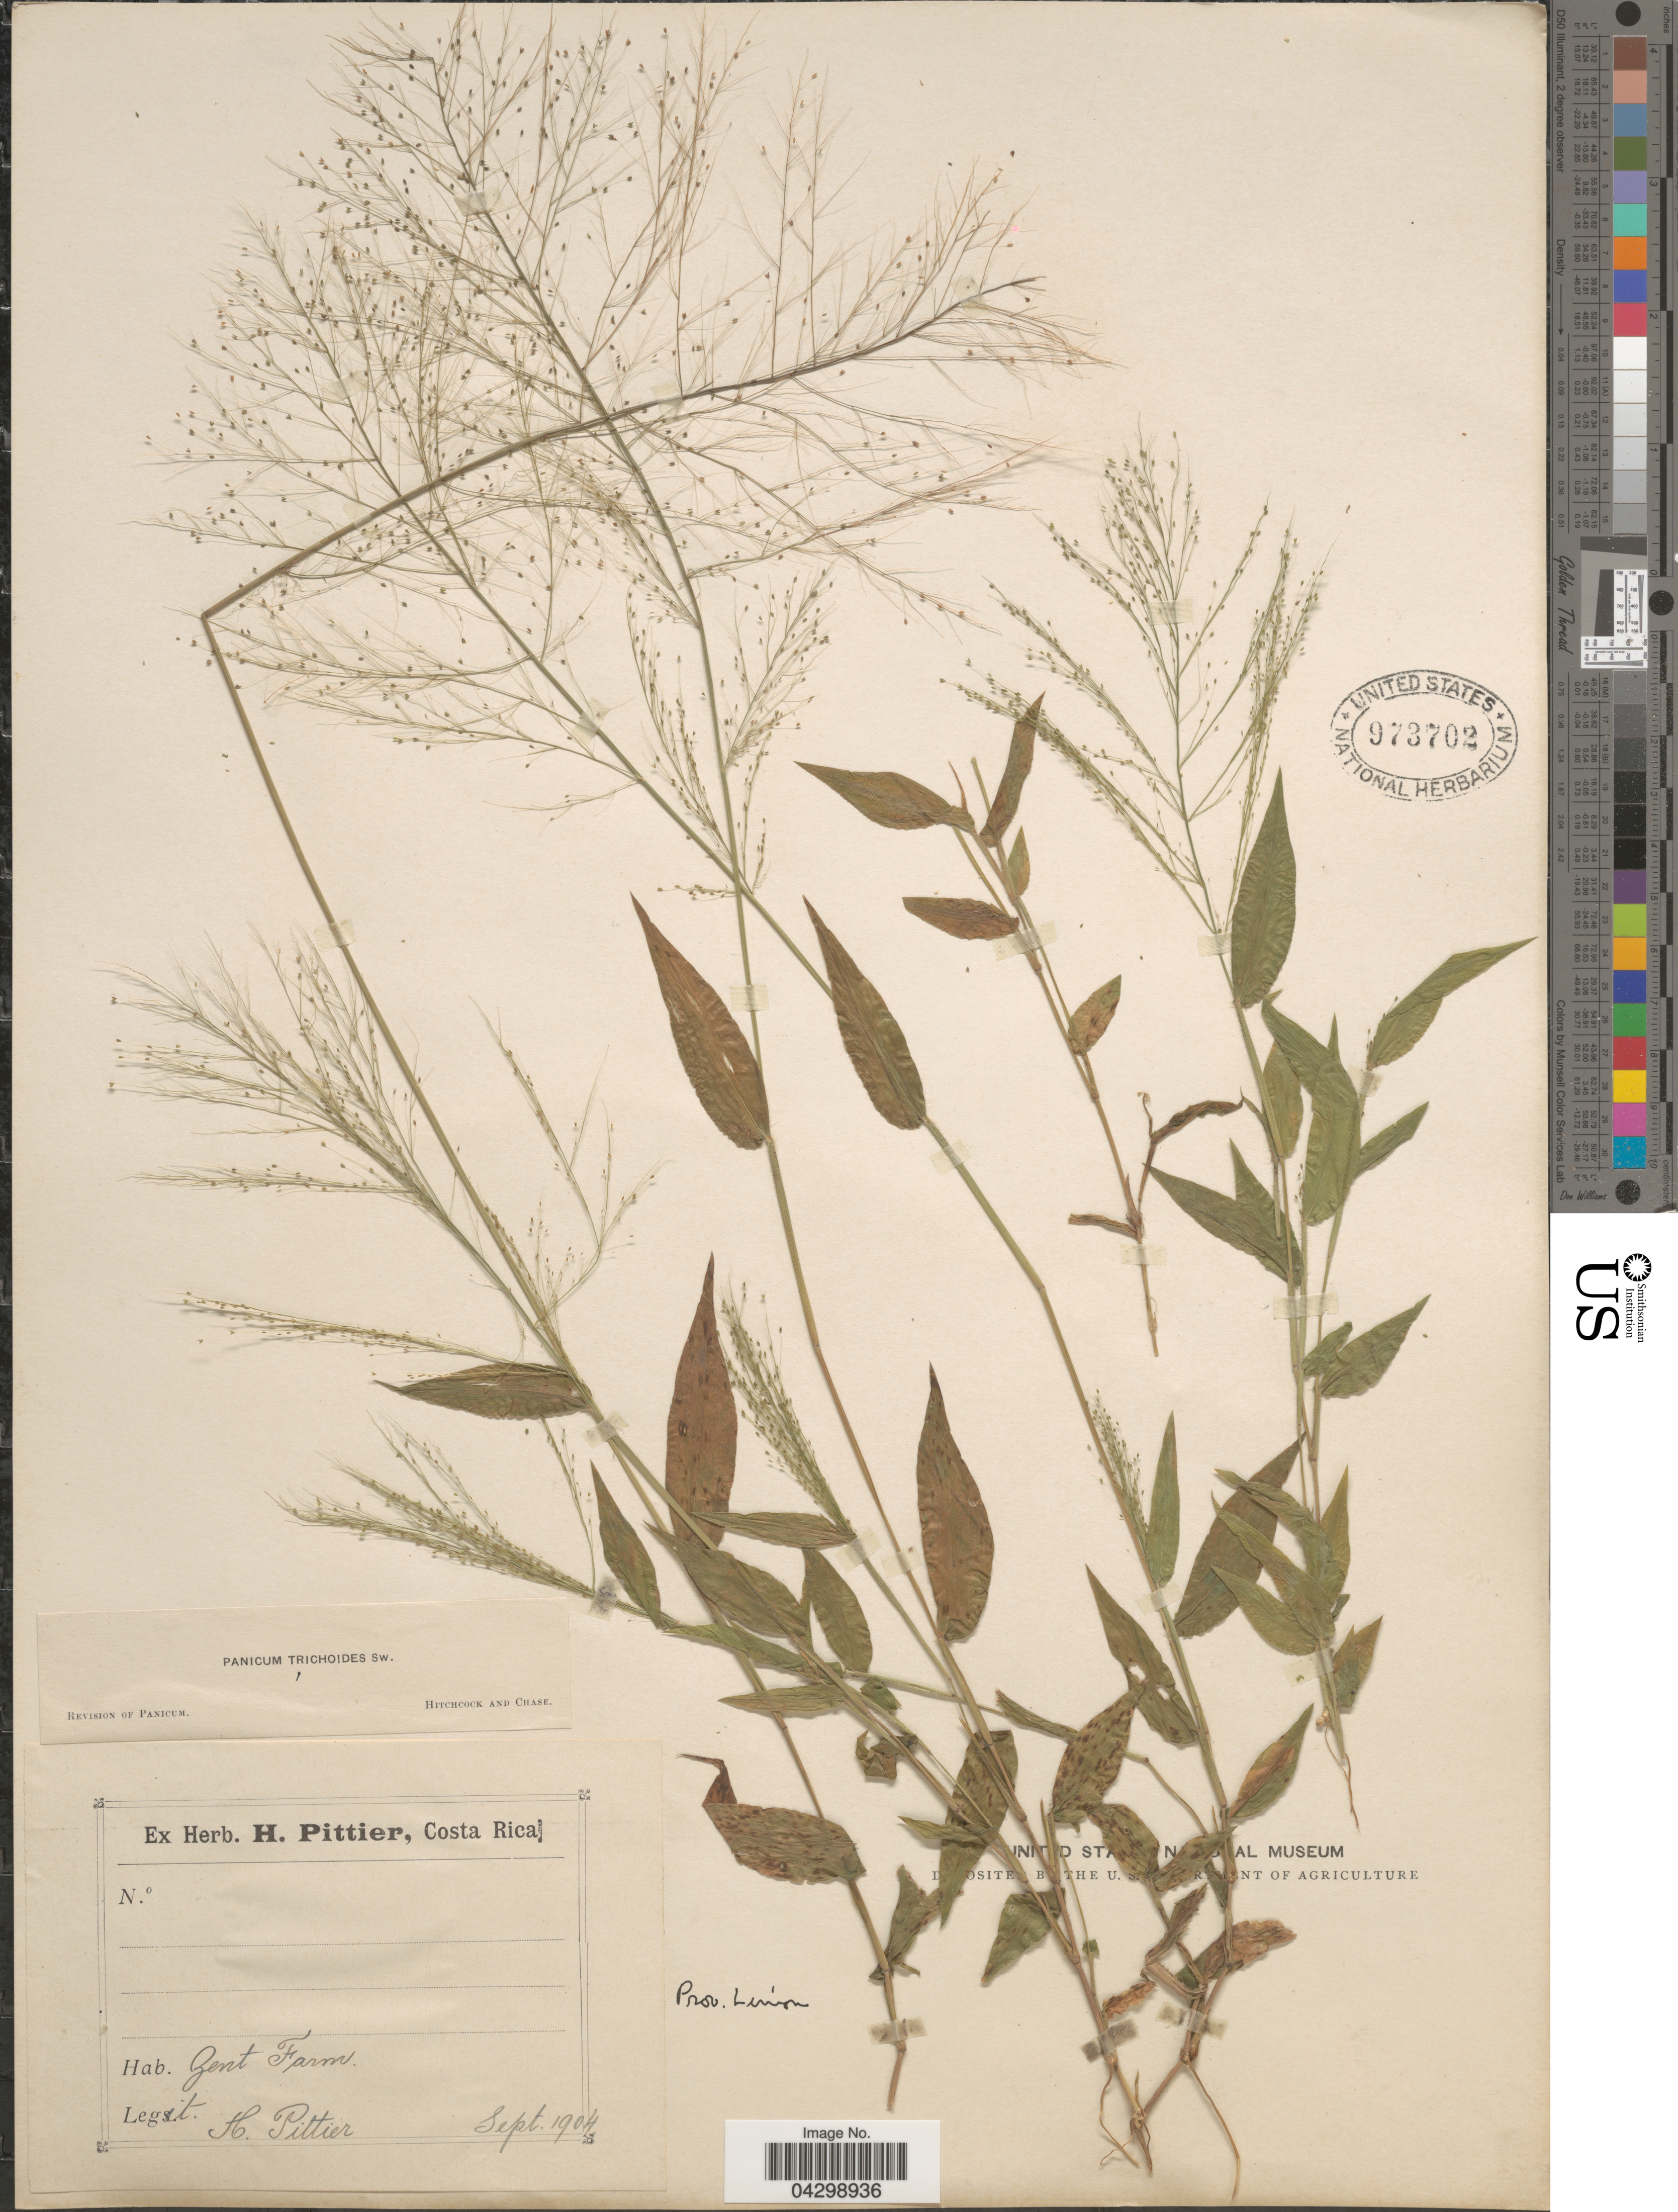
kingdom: Plantae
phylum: Tracheophyta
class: Liliopsida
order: Poales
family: Poaceae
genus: Panicum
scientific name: Panicum trichoides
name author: Sw.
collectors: H. F. Pittier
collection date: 1904-09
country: Costa Rica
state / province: Limón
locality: Gent Farm.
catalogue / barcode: US 973702